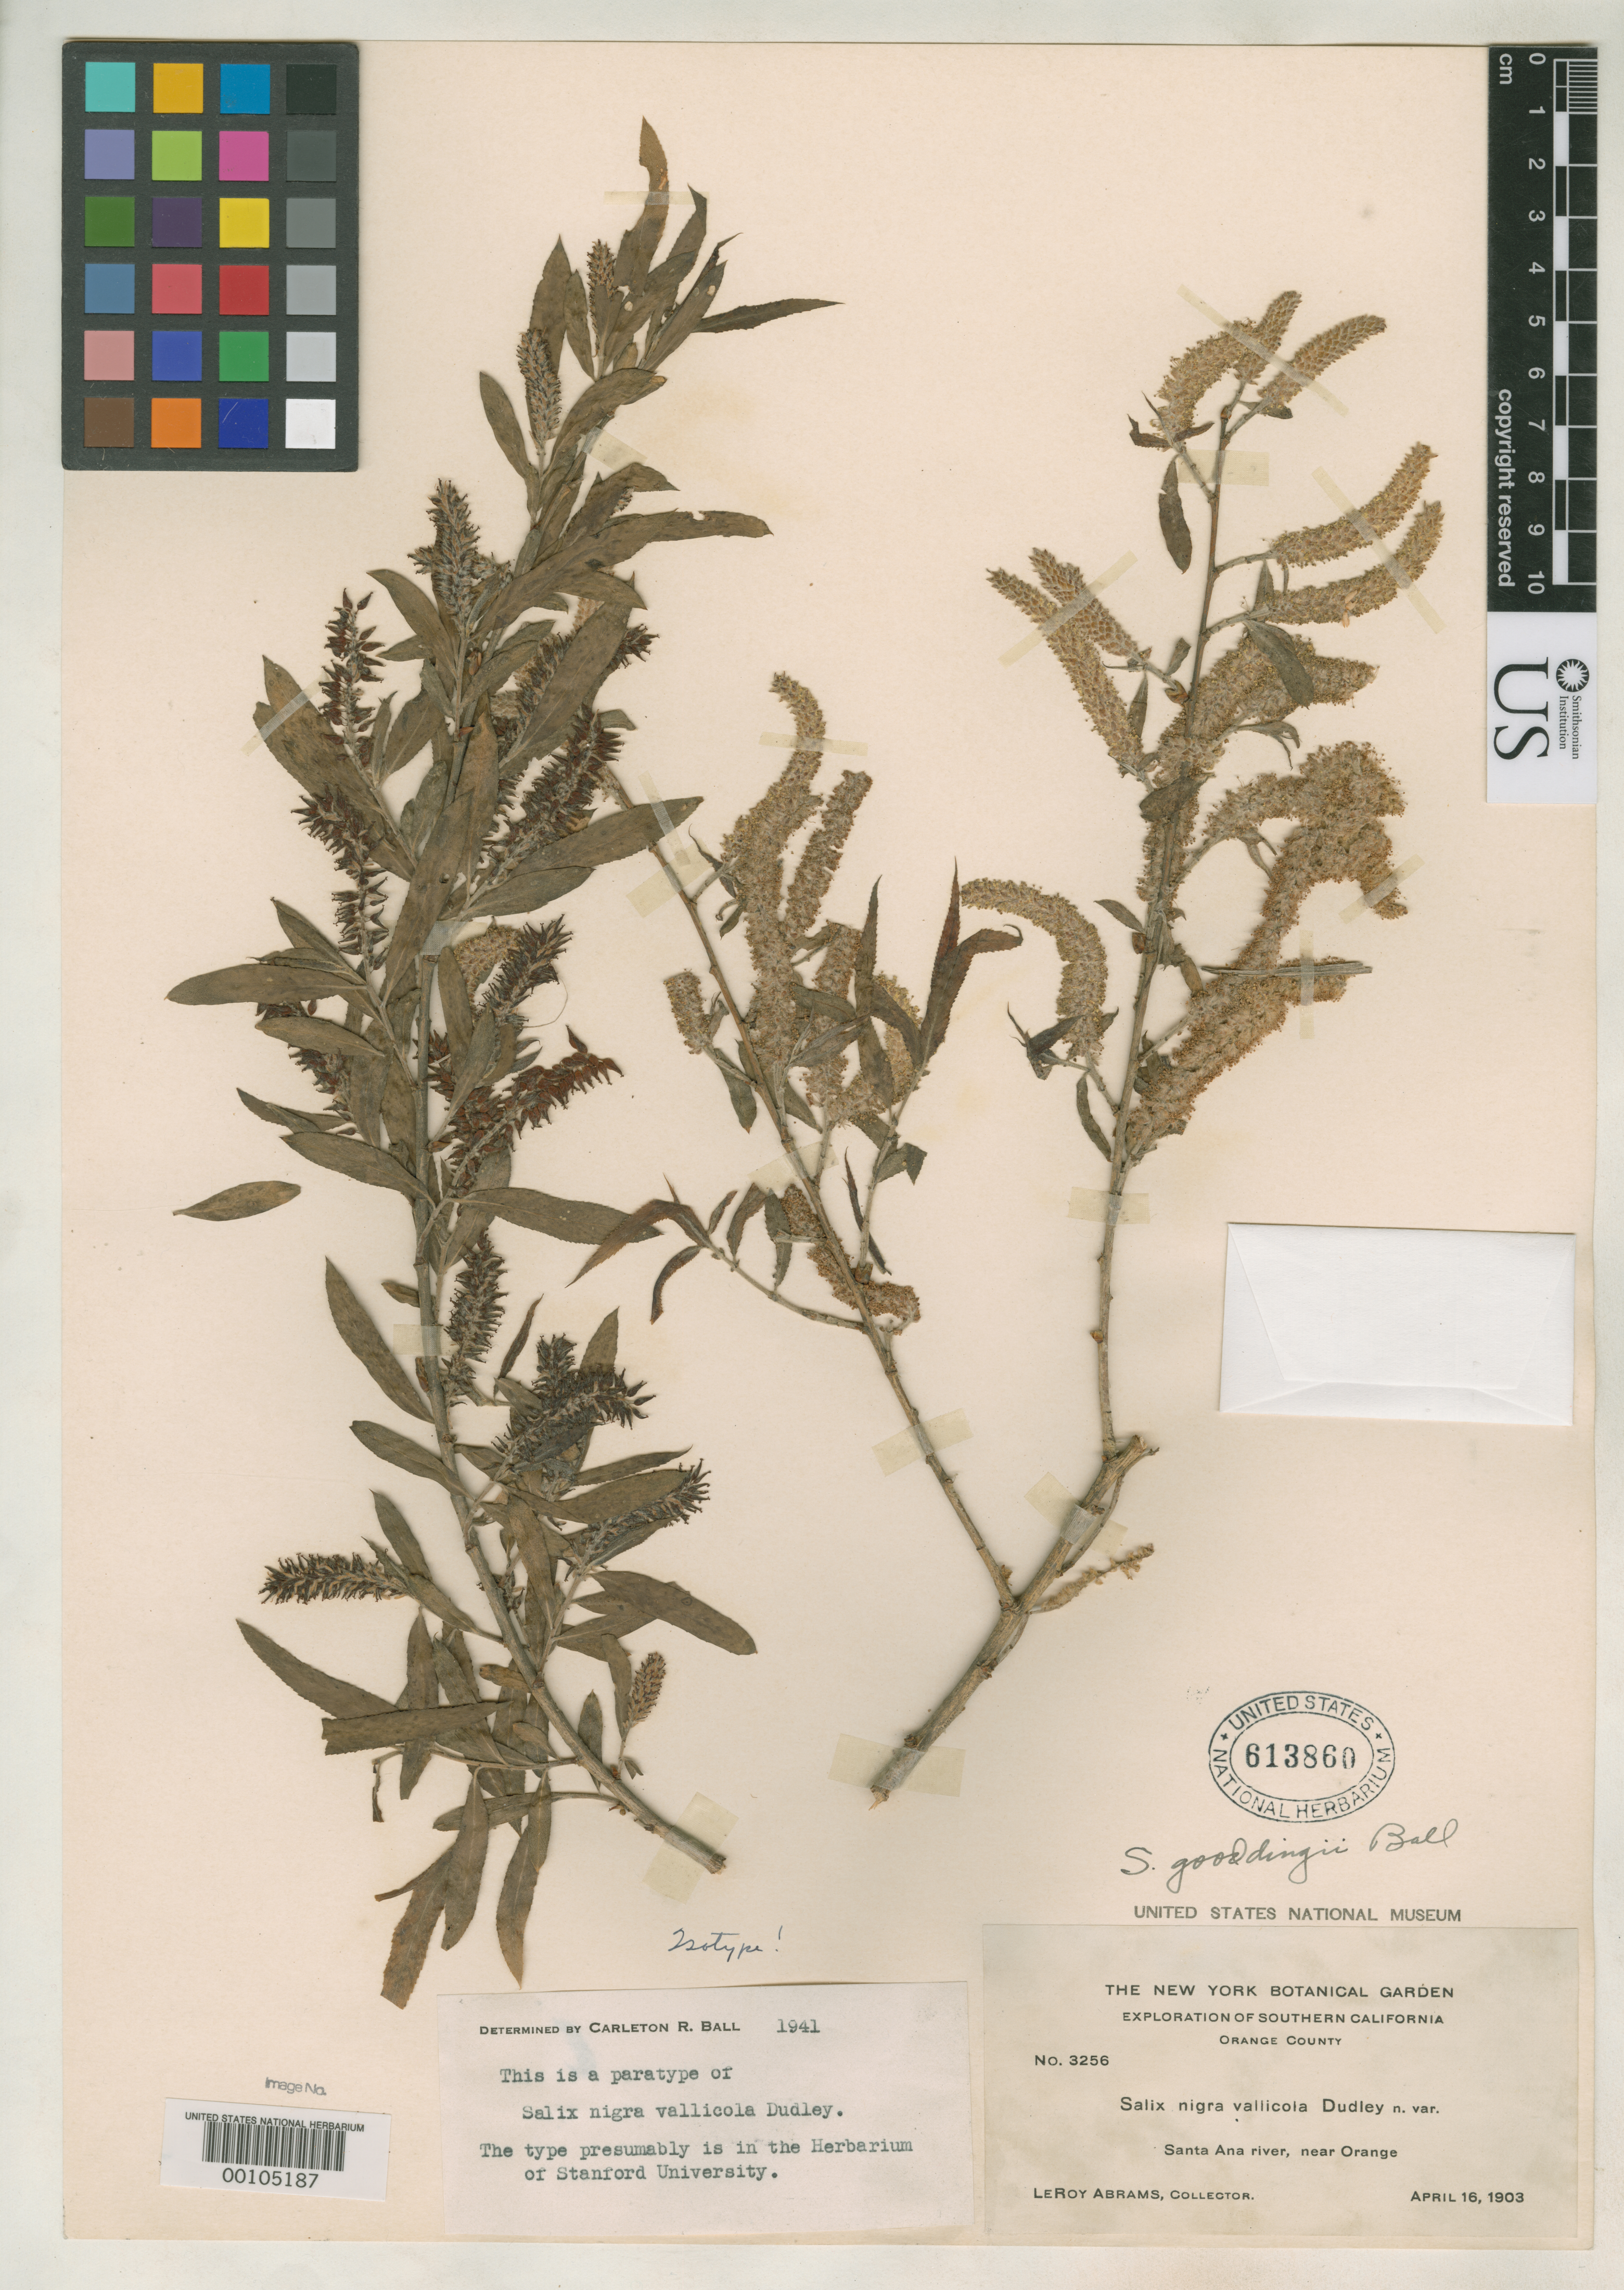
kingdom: Plantae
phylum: Tracheophyta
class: Magnoliopsida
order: Malpighiales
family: Salicaceae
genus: Salix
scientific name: Salix nigra var. vallicola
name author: Dudley in Abrams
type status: Isotype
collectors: L. Abrams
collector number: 3256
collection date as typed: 16 Apr 1903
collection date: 1903-04-16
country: United States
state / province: California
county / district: Orange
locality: Santa Ana River, near Orange.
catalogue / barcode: US 613860